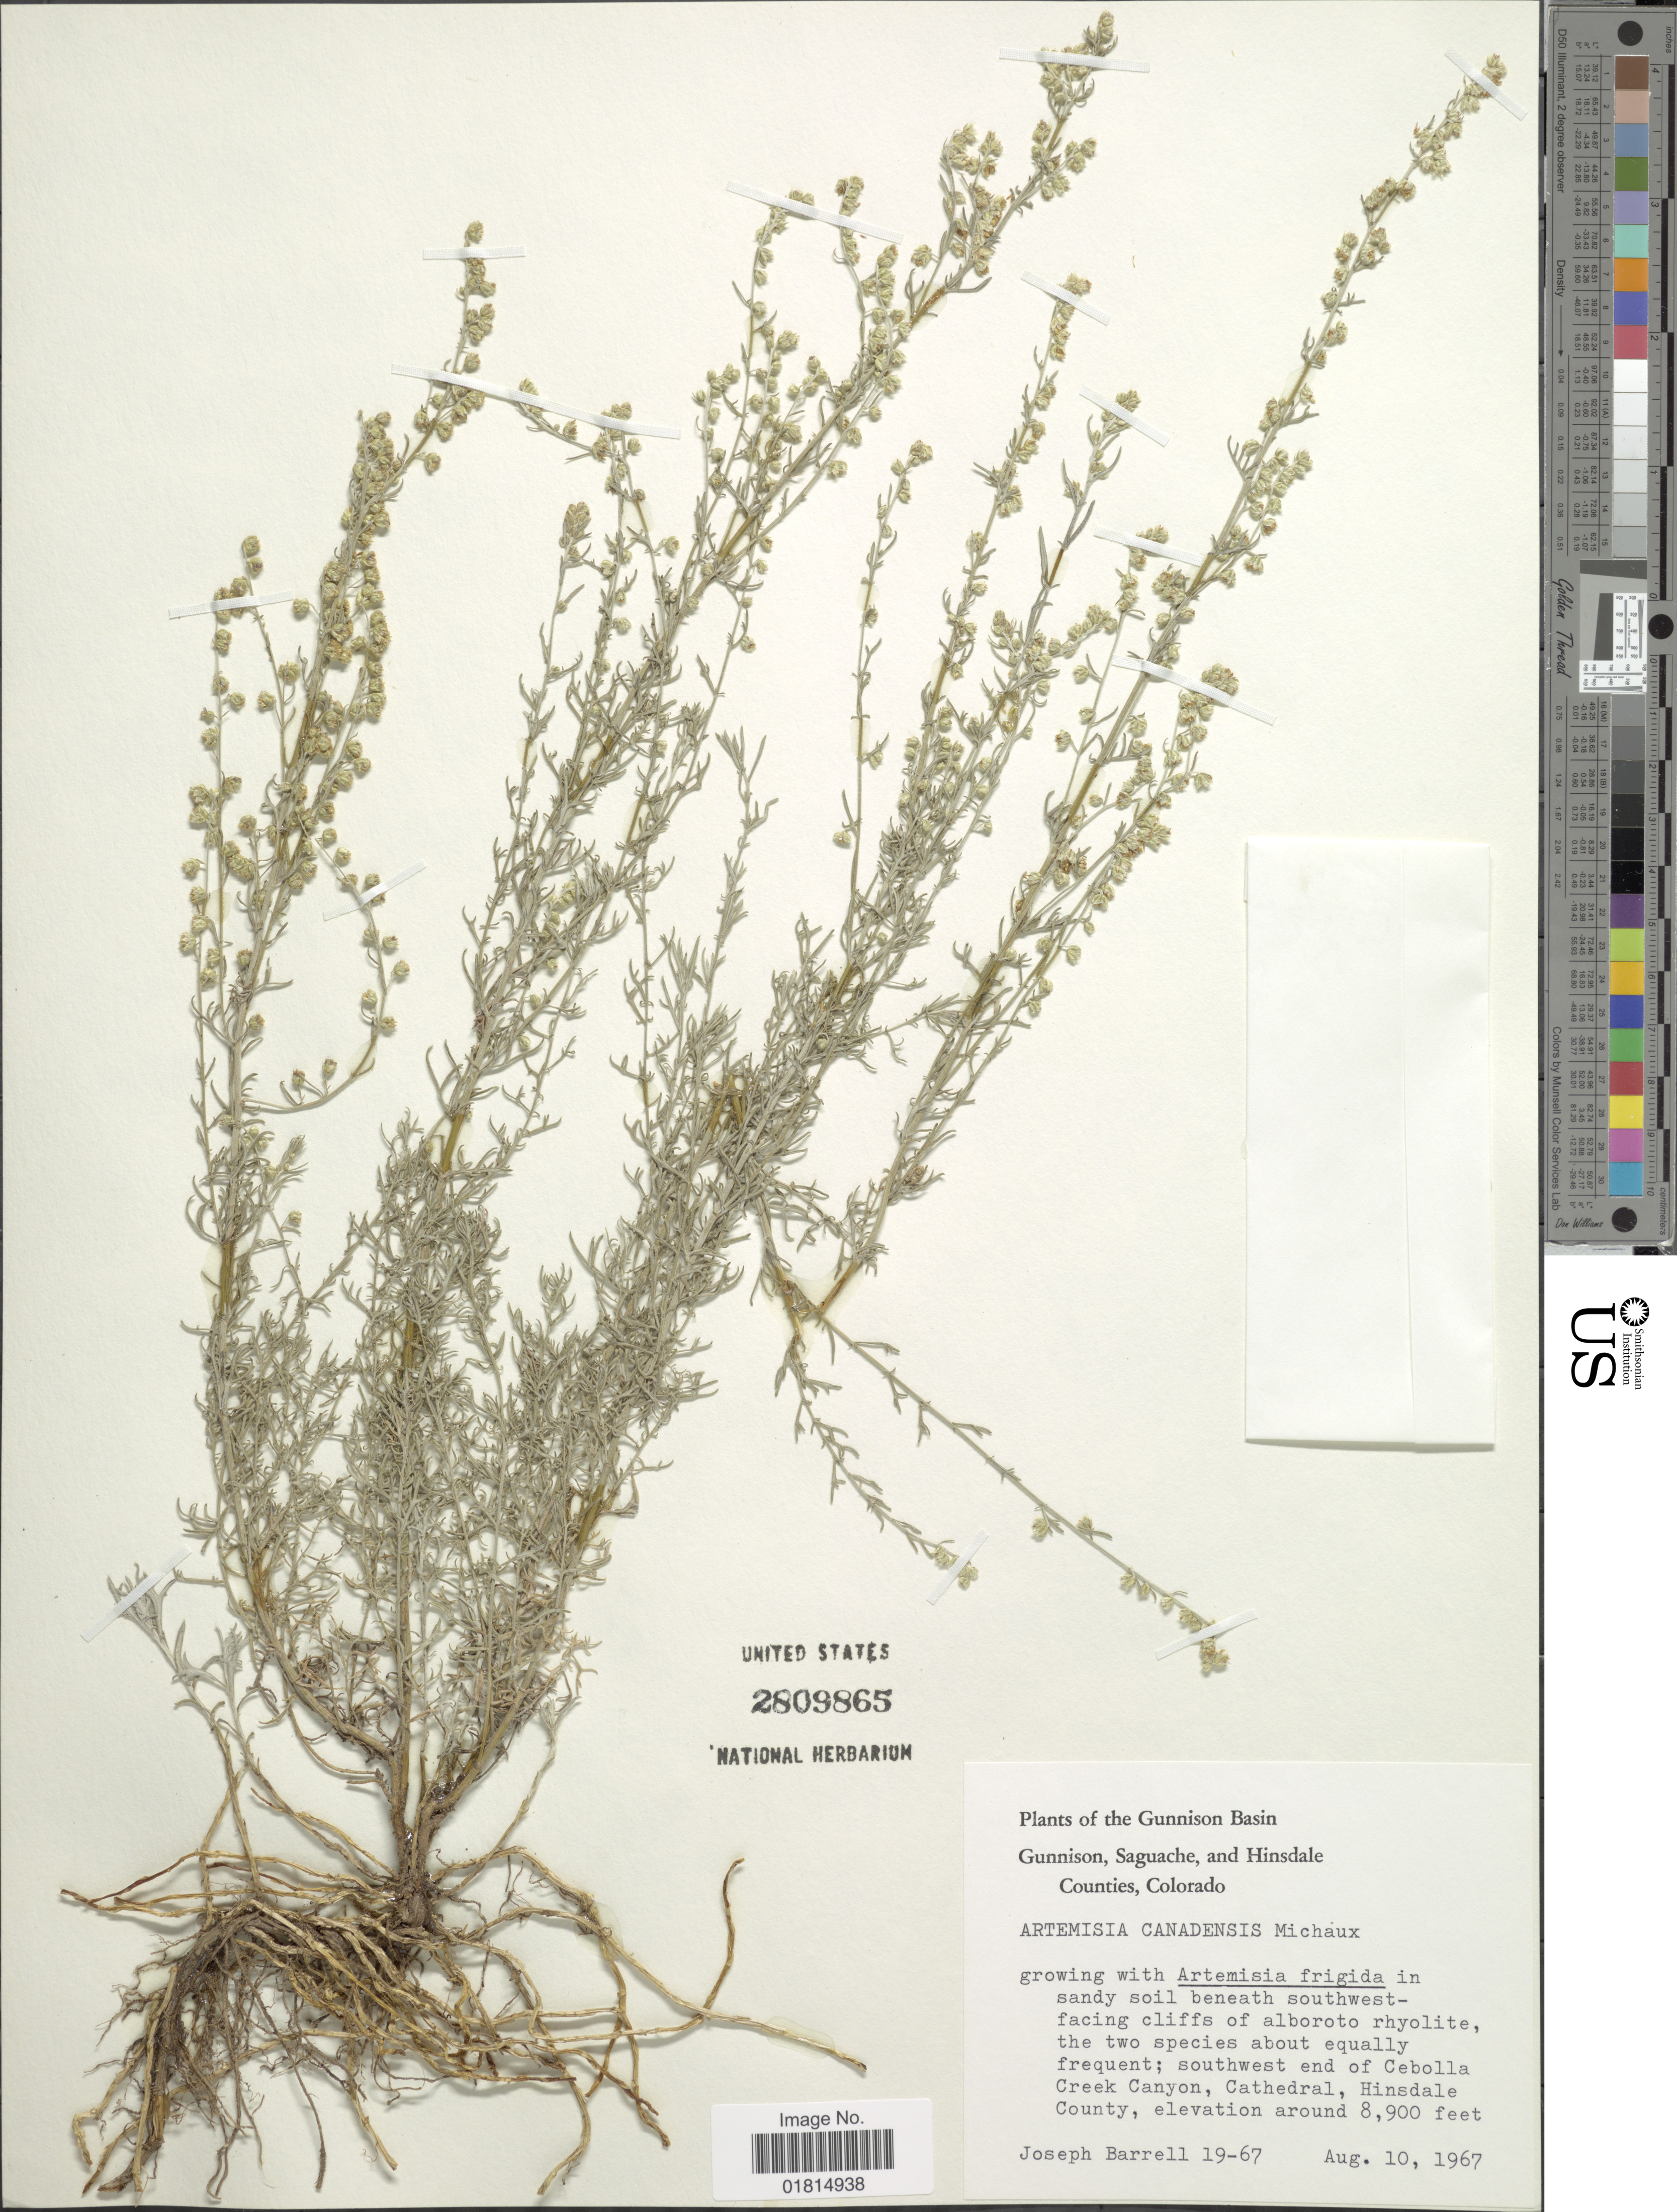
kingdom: Plantae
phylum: Tracheophyta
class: Magnoliopsida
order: Asterales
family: Asteraceae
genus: Artemisia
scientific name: Artemisia canadensis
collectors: J. Barrell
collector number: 19-67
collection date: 1967-08-10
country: United States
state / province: Colorado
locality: Gunnison Basin. Gunnison, Saguache, and Hinsdale Counties, Colorado. Southwest end of Cebolla Creek Canyon, Cathedral, Hinsdale County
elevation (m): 2713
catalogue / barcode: US 2809865